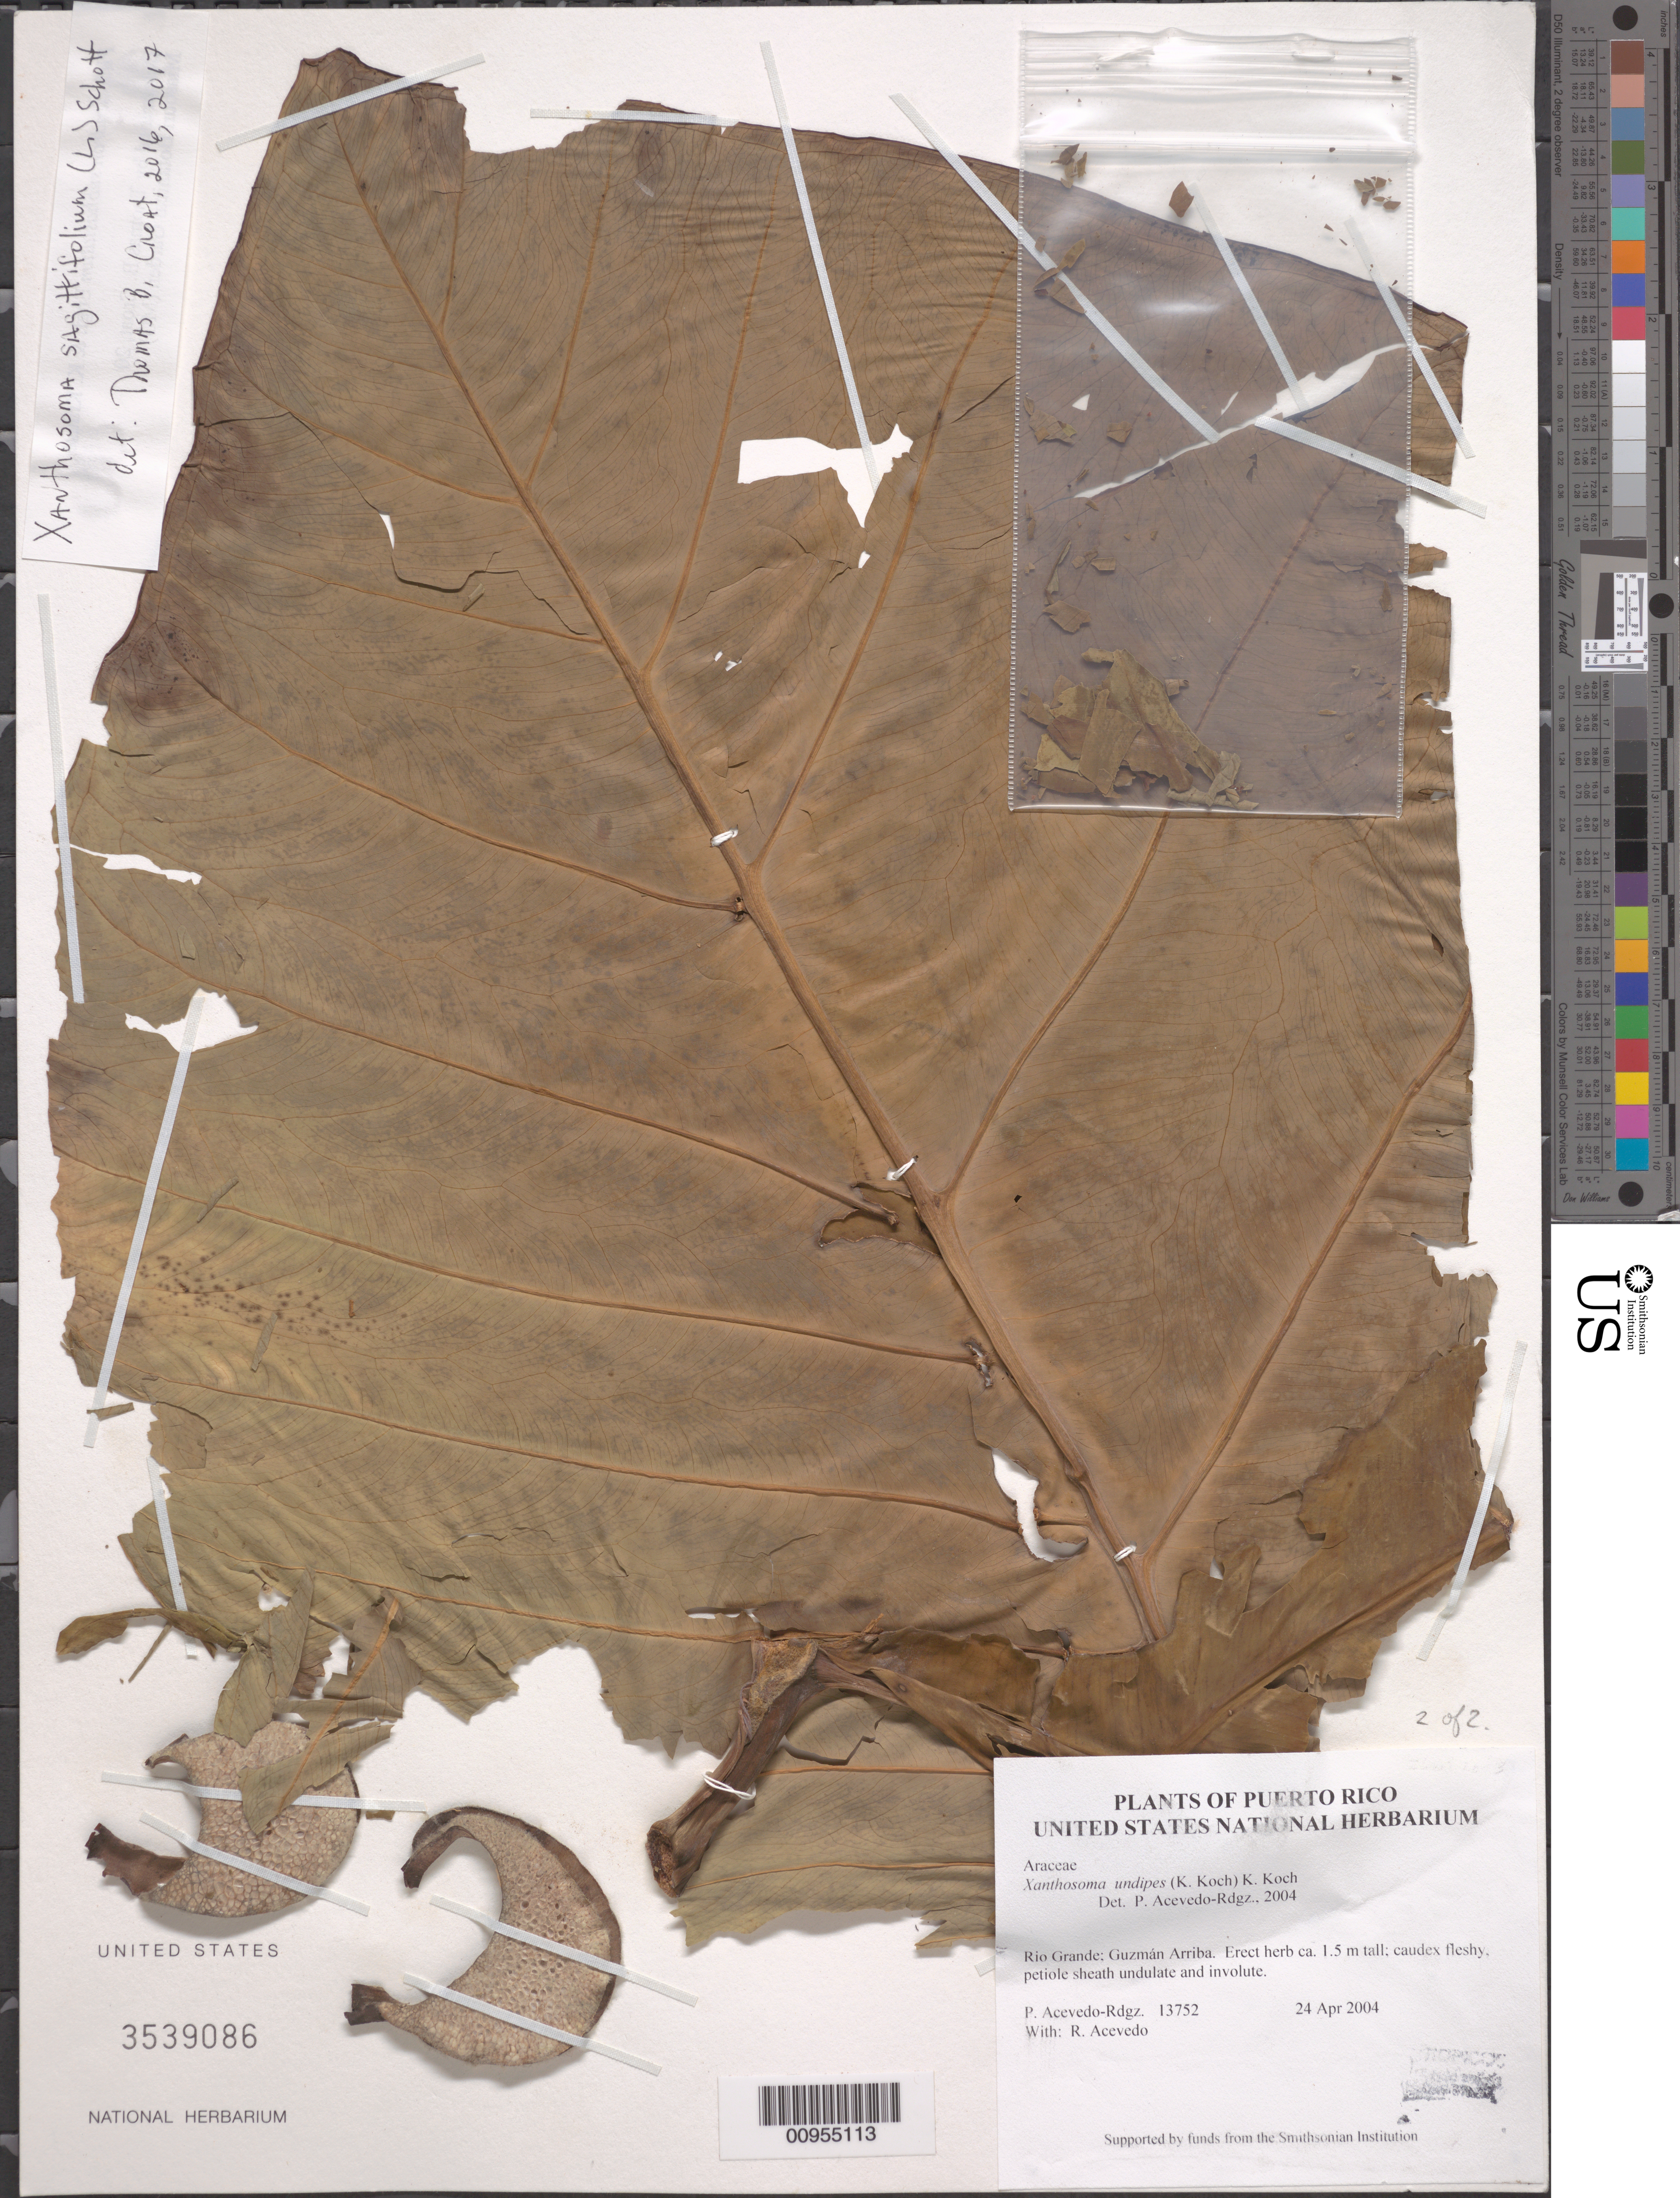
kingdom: Plantae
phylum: Tracheophyta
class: Liliopsida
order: Alismatales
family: Araceae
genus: Xanthosoma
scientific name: Xanthosoma sagittifolium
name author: (L.) Schott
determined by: Croat, Thomas B., Missouri Botanical Garden (MO)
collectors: P. Acevedo-Rodr. & R. Acevedo R.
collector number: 13752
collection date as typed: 24 Apr 2004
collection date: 2004-04-24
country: Puerto Rico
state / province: Río Grande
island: Puerto Rico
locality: Rio Grande; Guzmán Arriba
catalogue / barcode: US 3539086